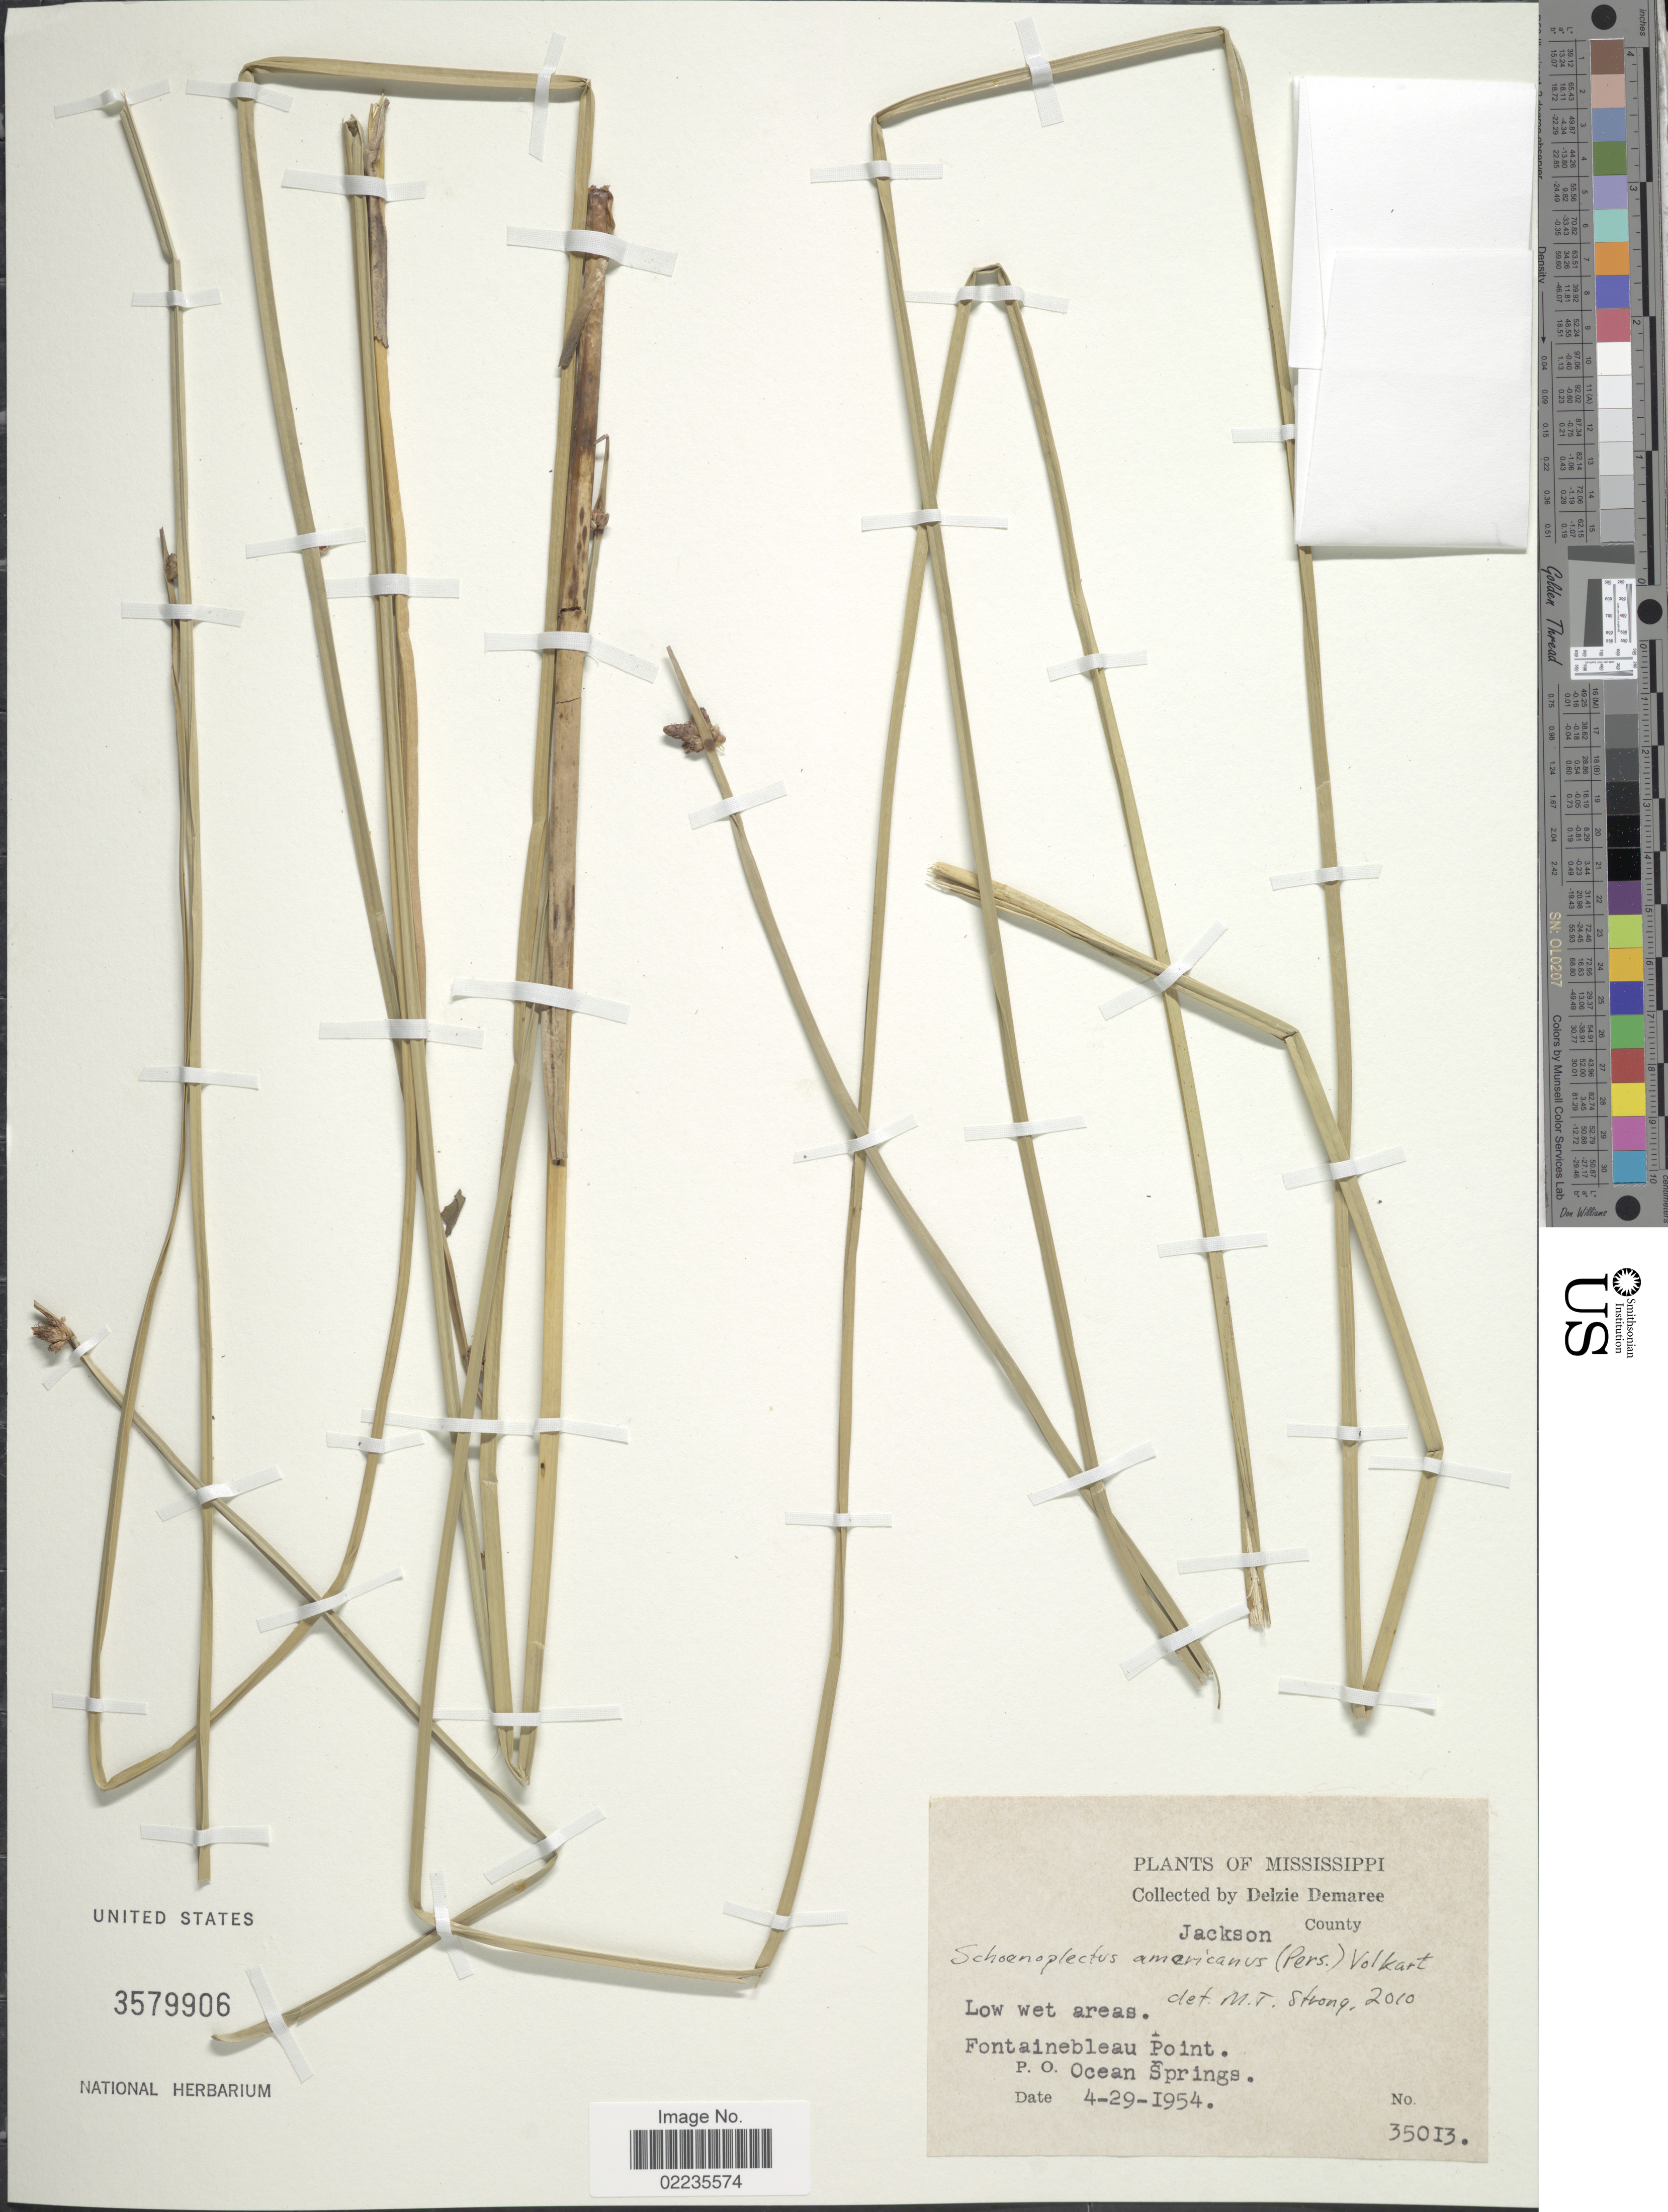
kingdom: Plantae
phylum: Tracheophyta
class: Liliopsida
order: Poales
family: Cyperaceae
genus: Schoenoplectus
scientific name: Schoenoplectus americanus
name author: (Pers.) Volkart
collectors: D. Demaree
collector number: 35013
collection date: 1954-04-29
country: United States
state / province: Mississippi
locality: Jackson County, Fontainebleau Point, P.O. Ocean Springs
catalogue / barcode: US 3579906